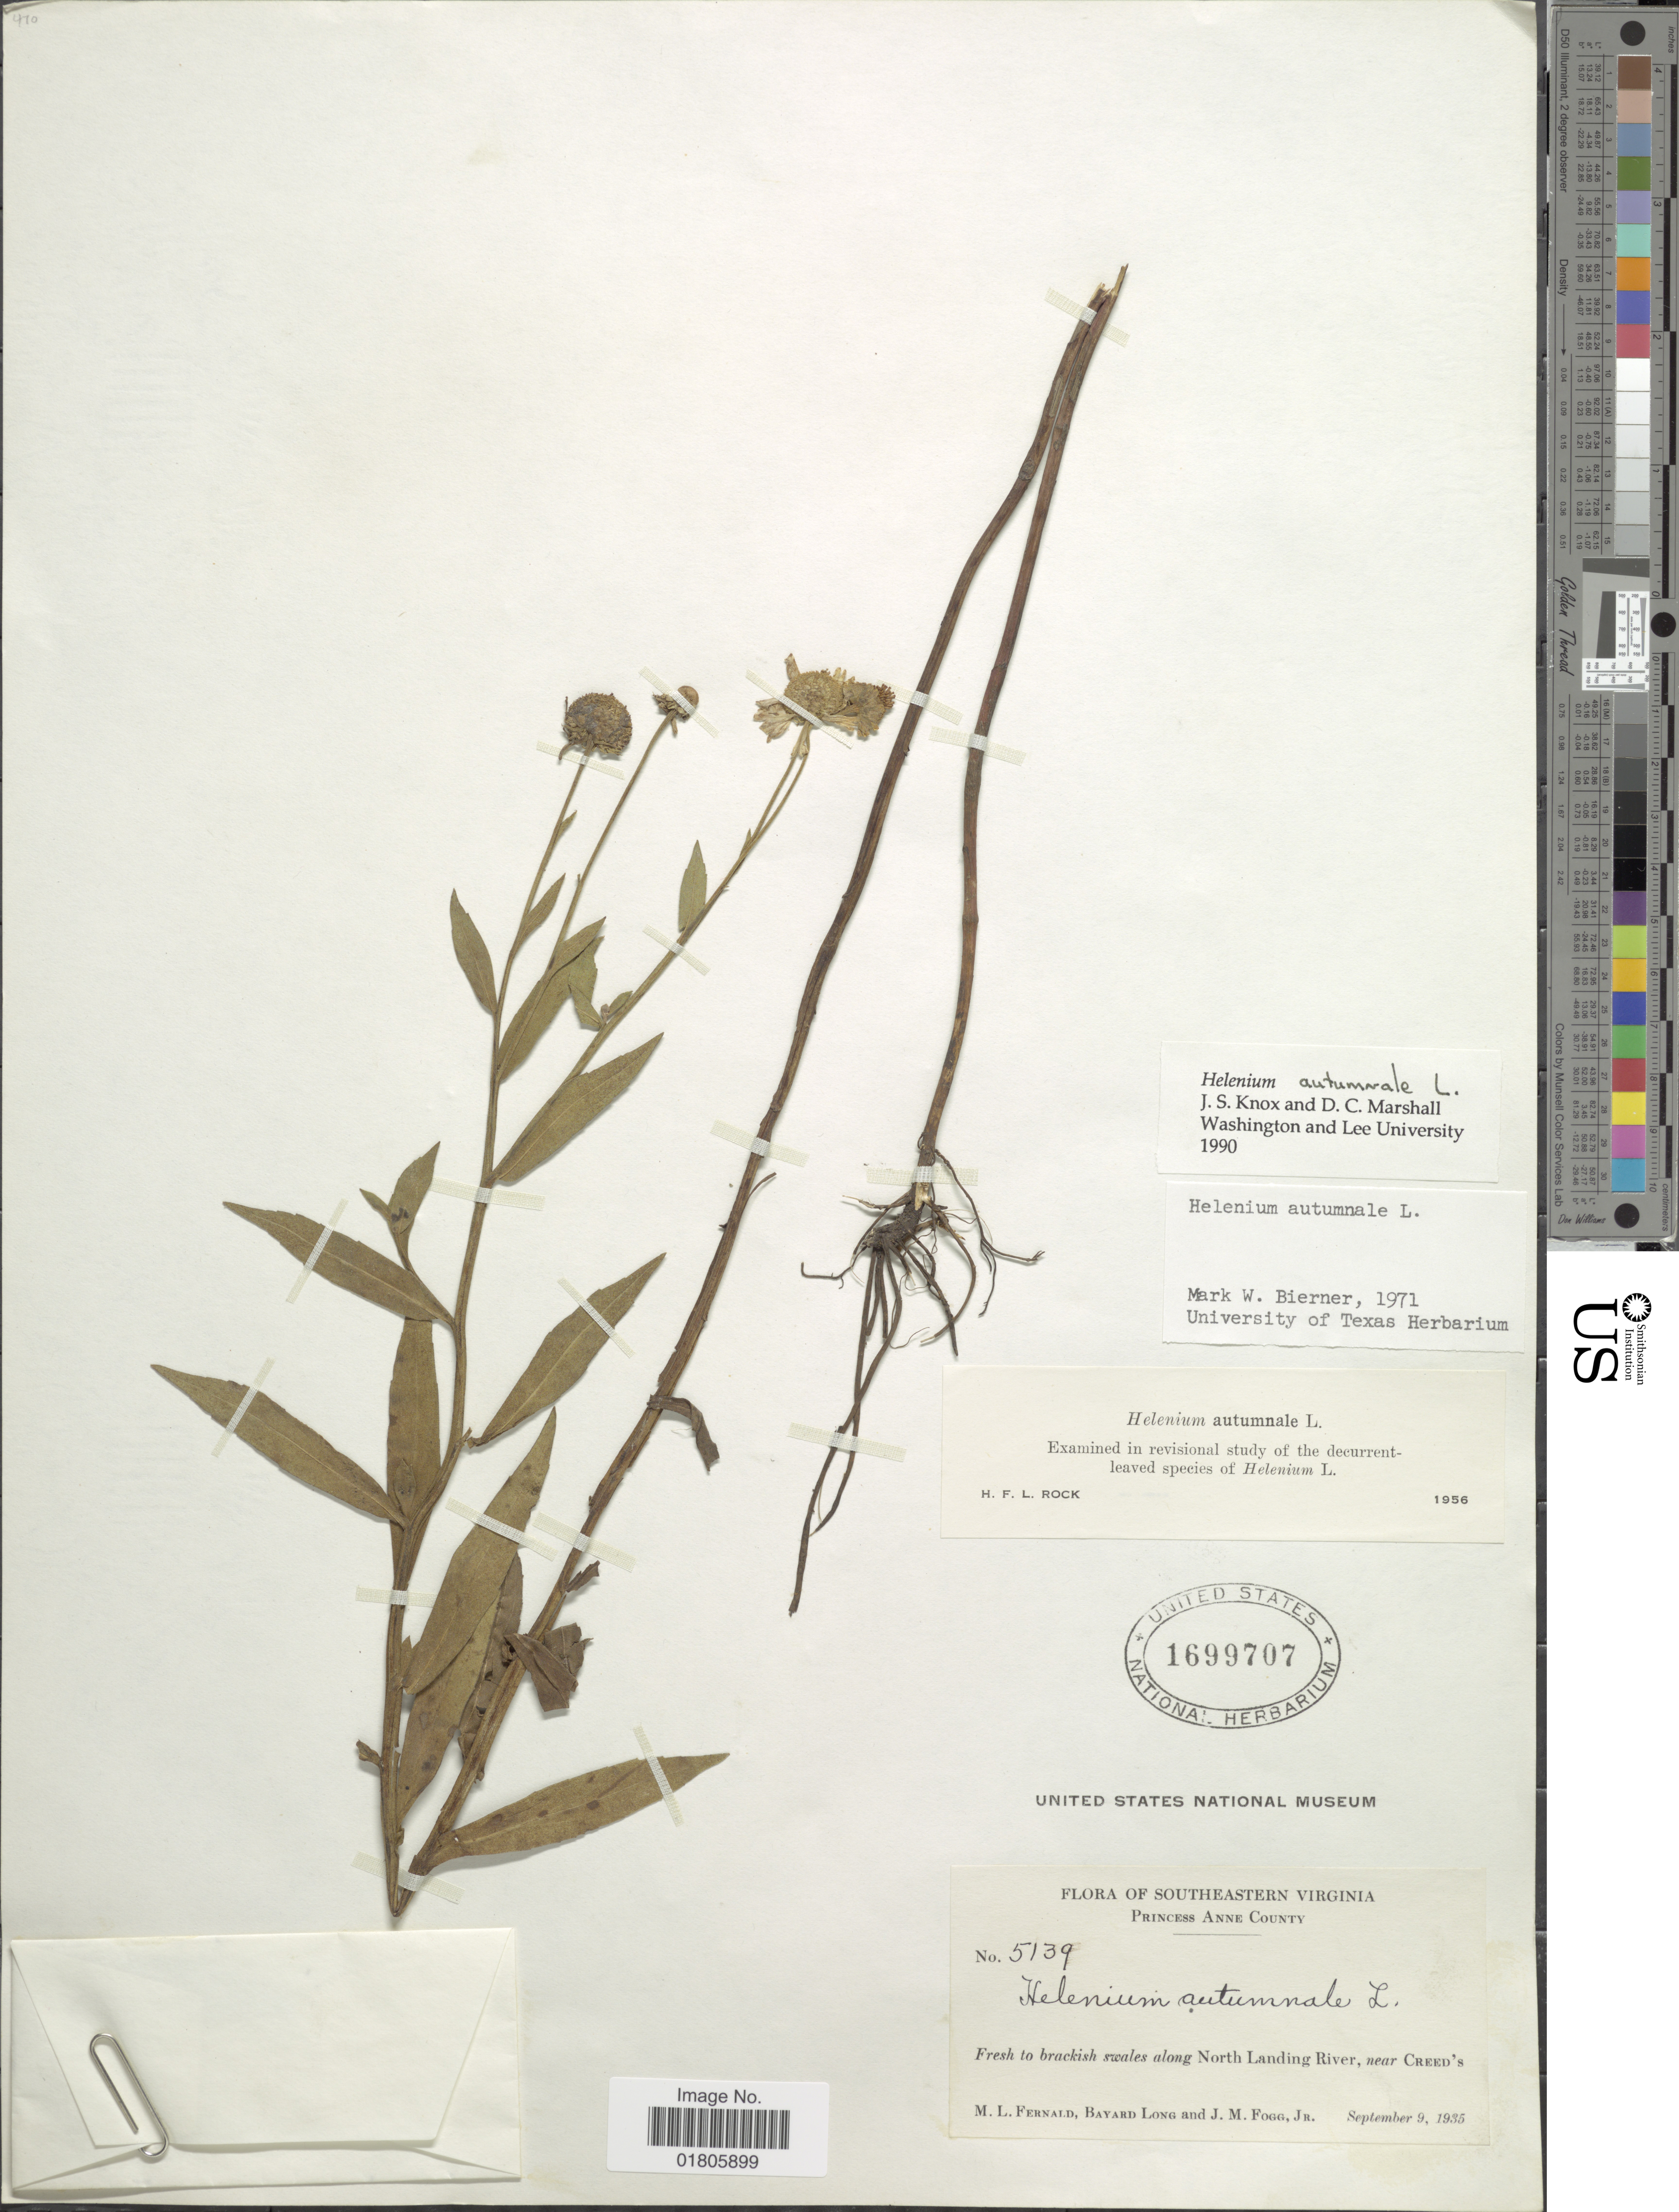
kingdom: Plantae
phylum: Tracheophyta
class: Magnoliopsida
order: Asterales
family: Asteraceae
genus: Helenium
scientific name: Helenium autumnale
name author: L.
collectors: M. L. Fernald, B. Long & J. Fogg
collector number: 5139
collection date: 1935-09-09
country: United States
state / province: Virginia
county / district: City of Virginia Beach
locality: Southeastern Virginia. Princess Anne county. Along North Landing River, near Creed's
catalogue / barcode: US 1699707